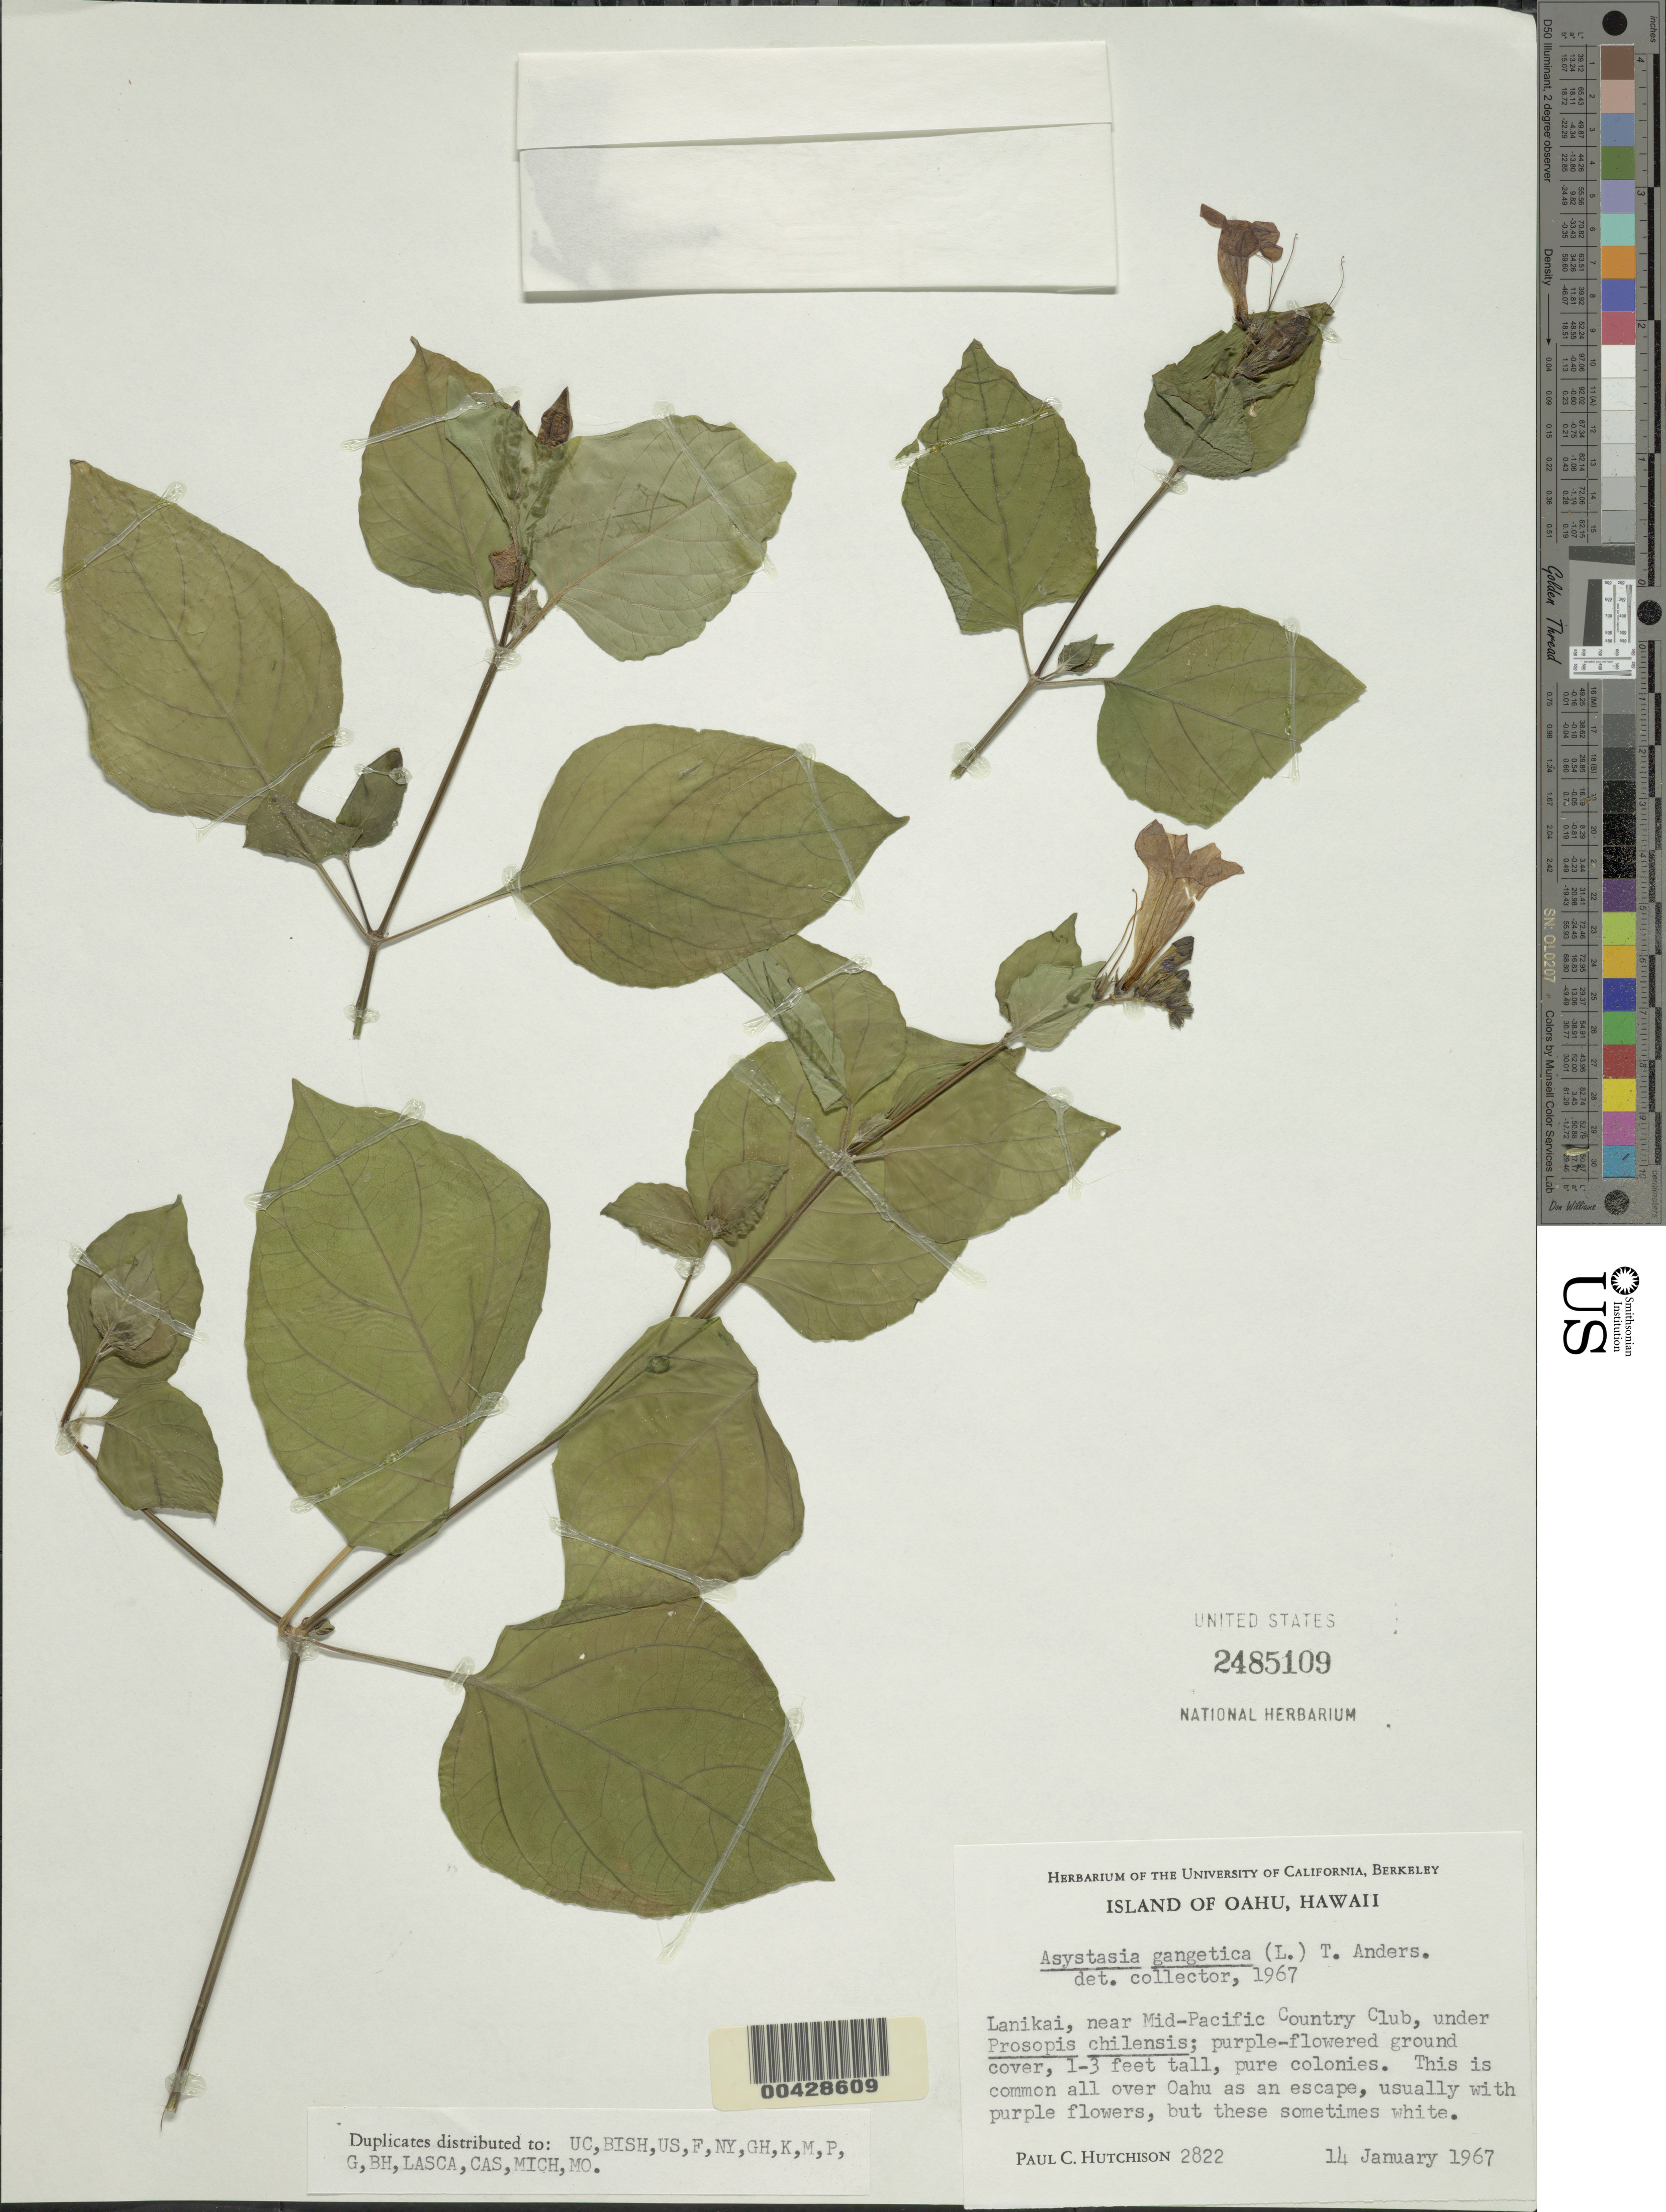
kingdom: Plantae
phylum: Tracheophyta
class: Magnoliopsida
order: Lamiales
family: Acanthaceae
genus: Asystasia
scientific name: Asystasia gangetica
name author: (L.) T. Anderson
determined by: Hutchison, Paul C.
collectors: P. C. Hutchison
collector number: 2822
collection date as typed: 14 Jan 1967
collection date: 1967-01-14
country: United States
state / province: Hawaii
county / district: Honolulu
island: Oahu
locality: Lanikai, near Mid-Pacific Country Club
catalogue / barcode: US 2485109